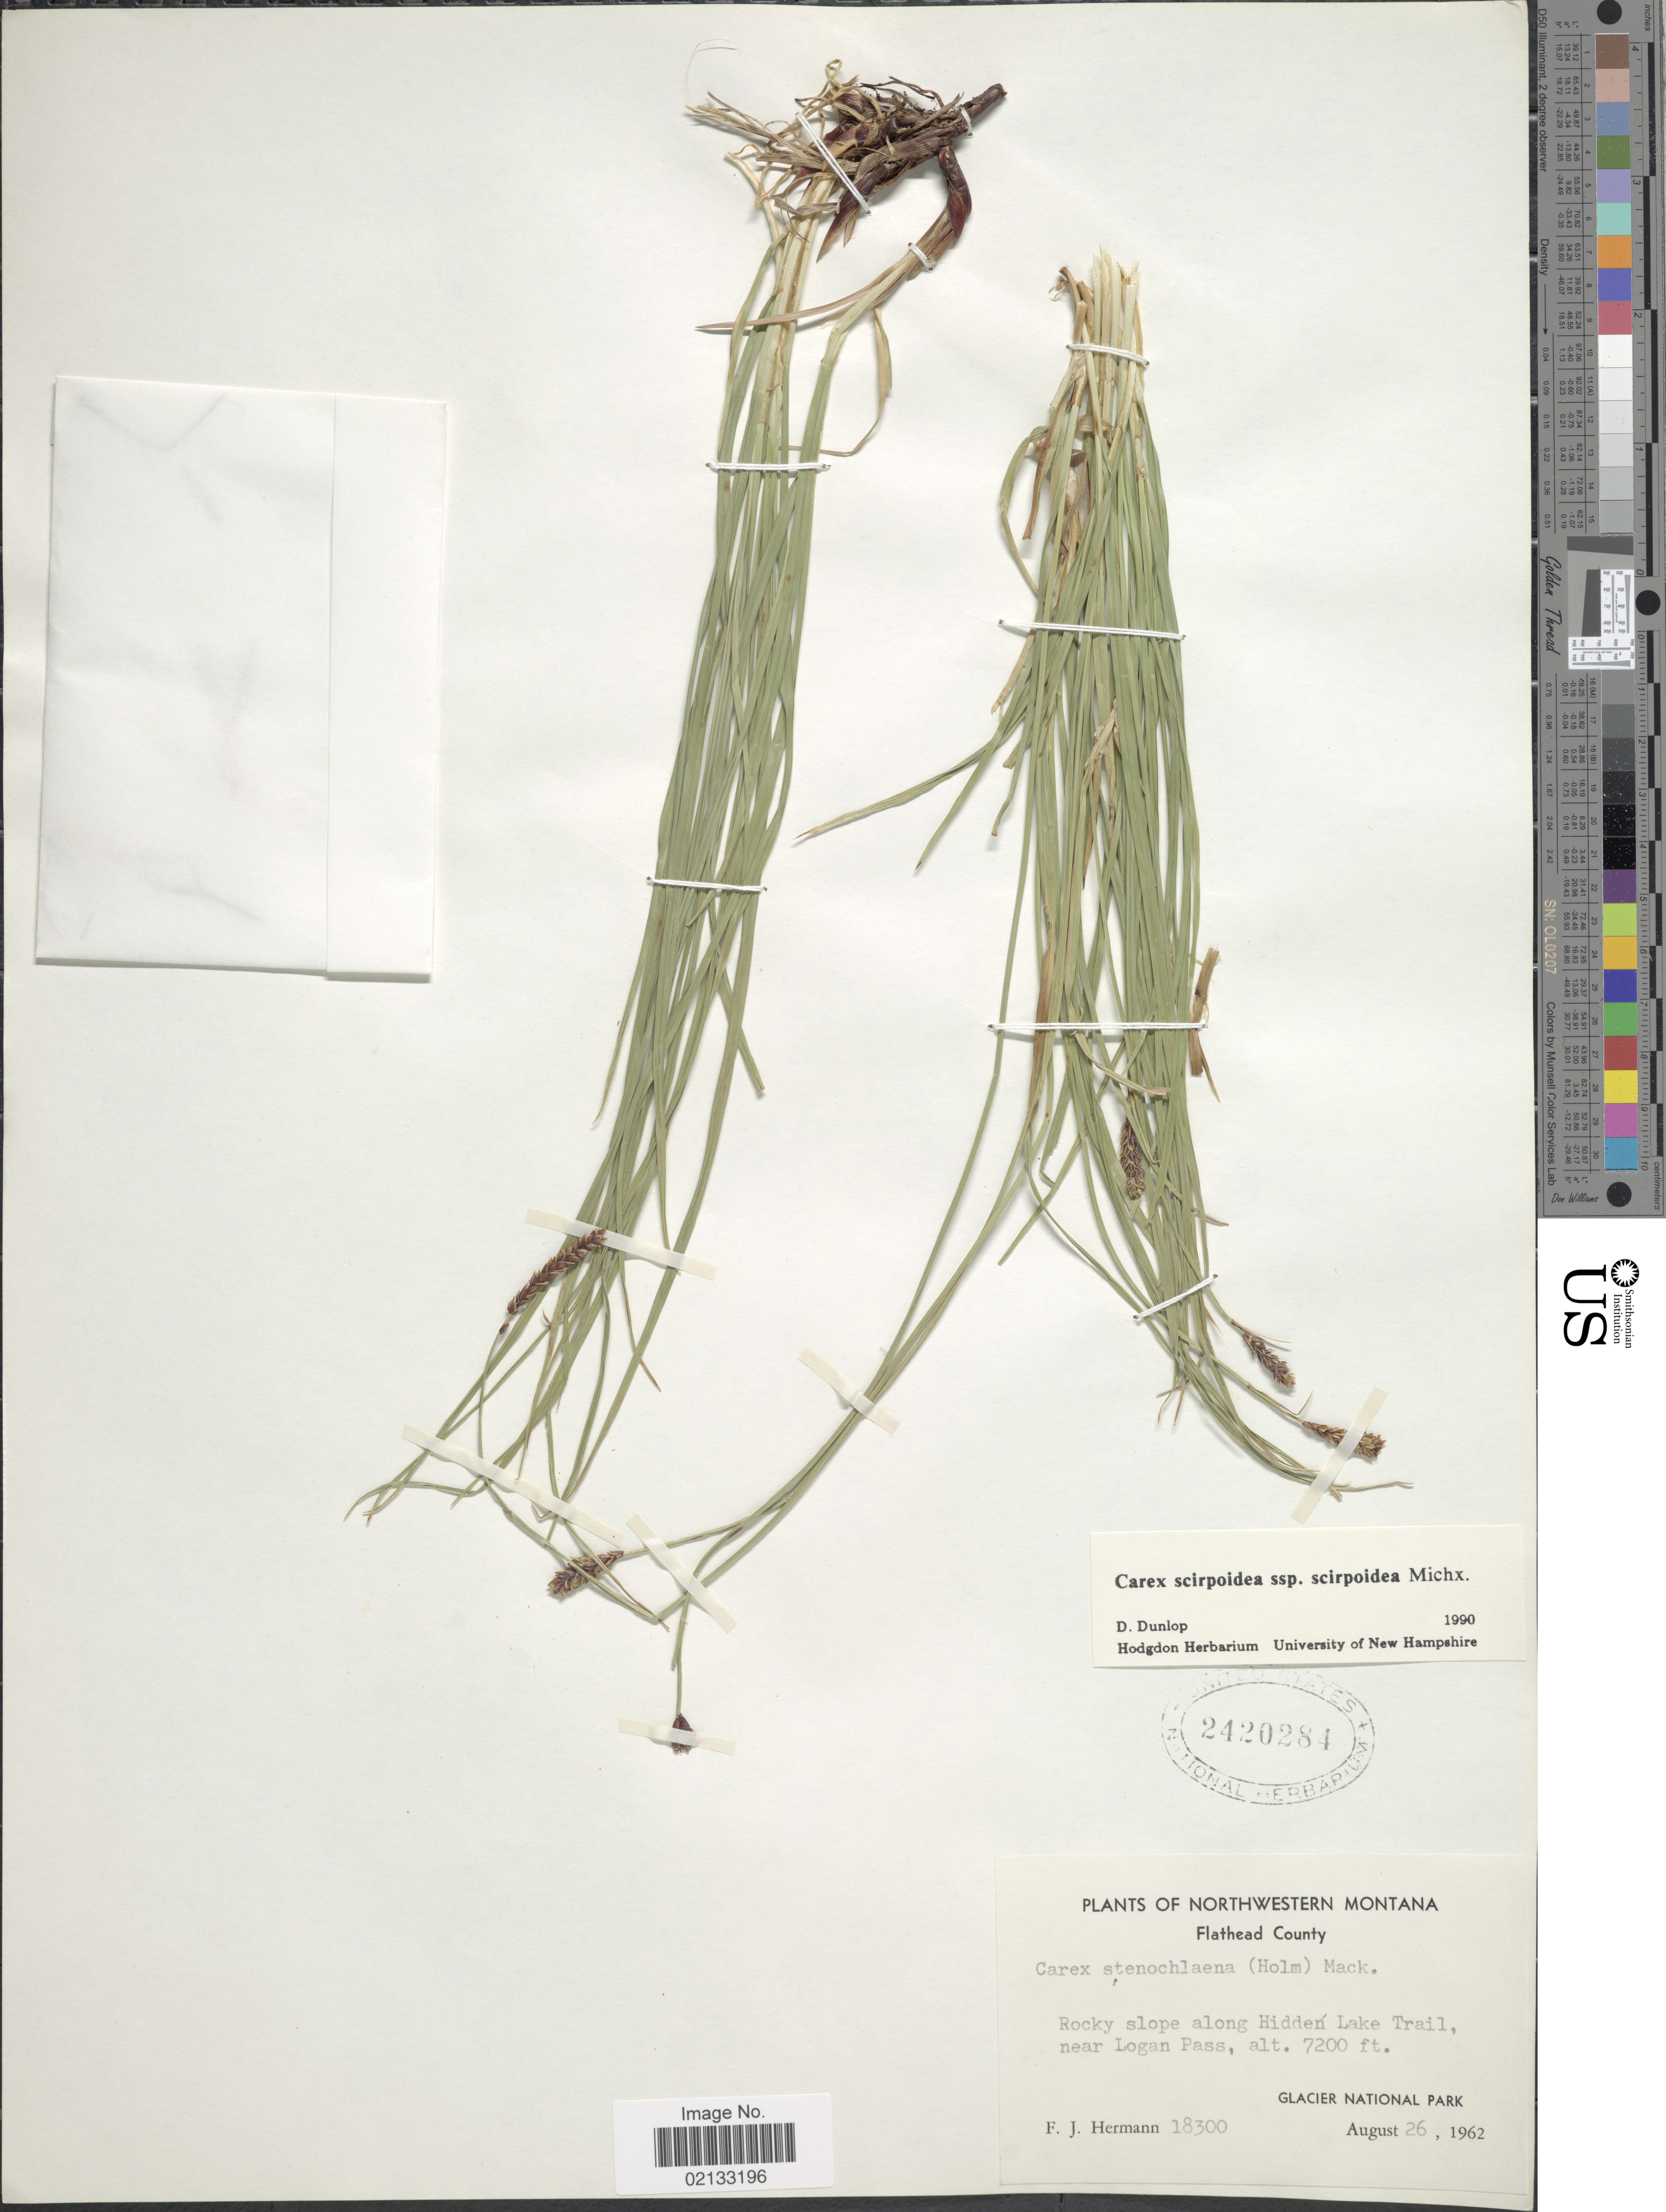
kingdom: Plantae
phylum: Tracheophyta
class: Liliopsida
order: Poales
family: Cyperaceae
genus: Carex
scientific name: Carex scirpoidea subsp. scirpoidea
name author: Michx.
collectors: F. J. Hermann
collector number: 18300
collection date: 1962-08-26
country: United States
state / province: Montana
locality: Northwestern Montana. Flathead. Rocky slope along Hidden Lake Trail, near Logan Pass, Glacier National Park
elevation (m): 2195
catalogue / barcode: US 2420284